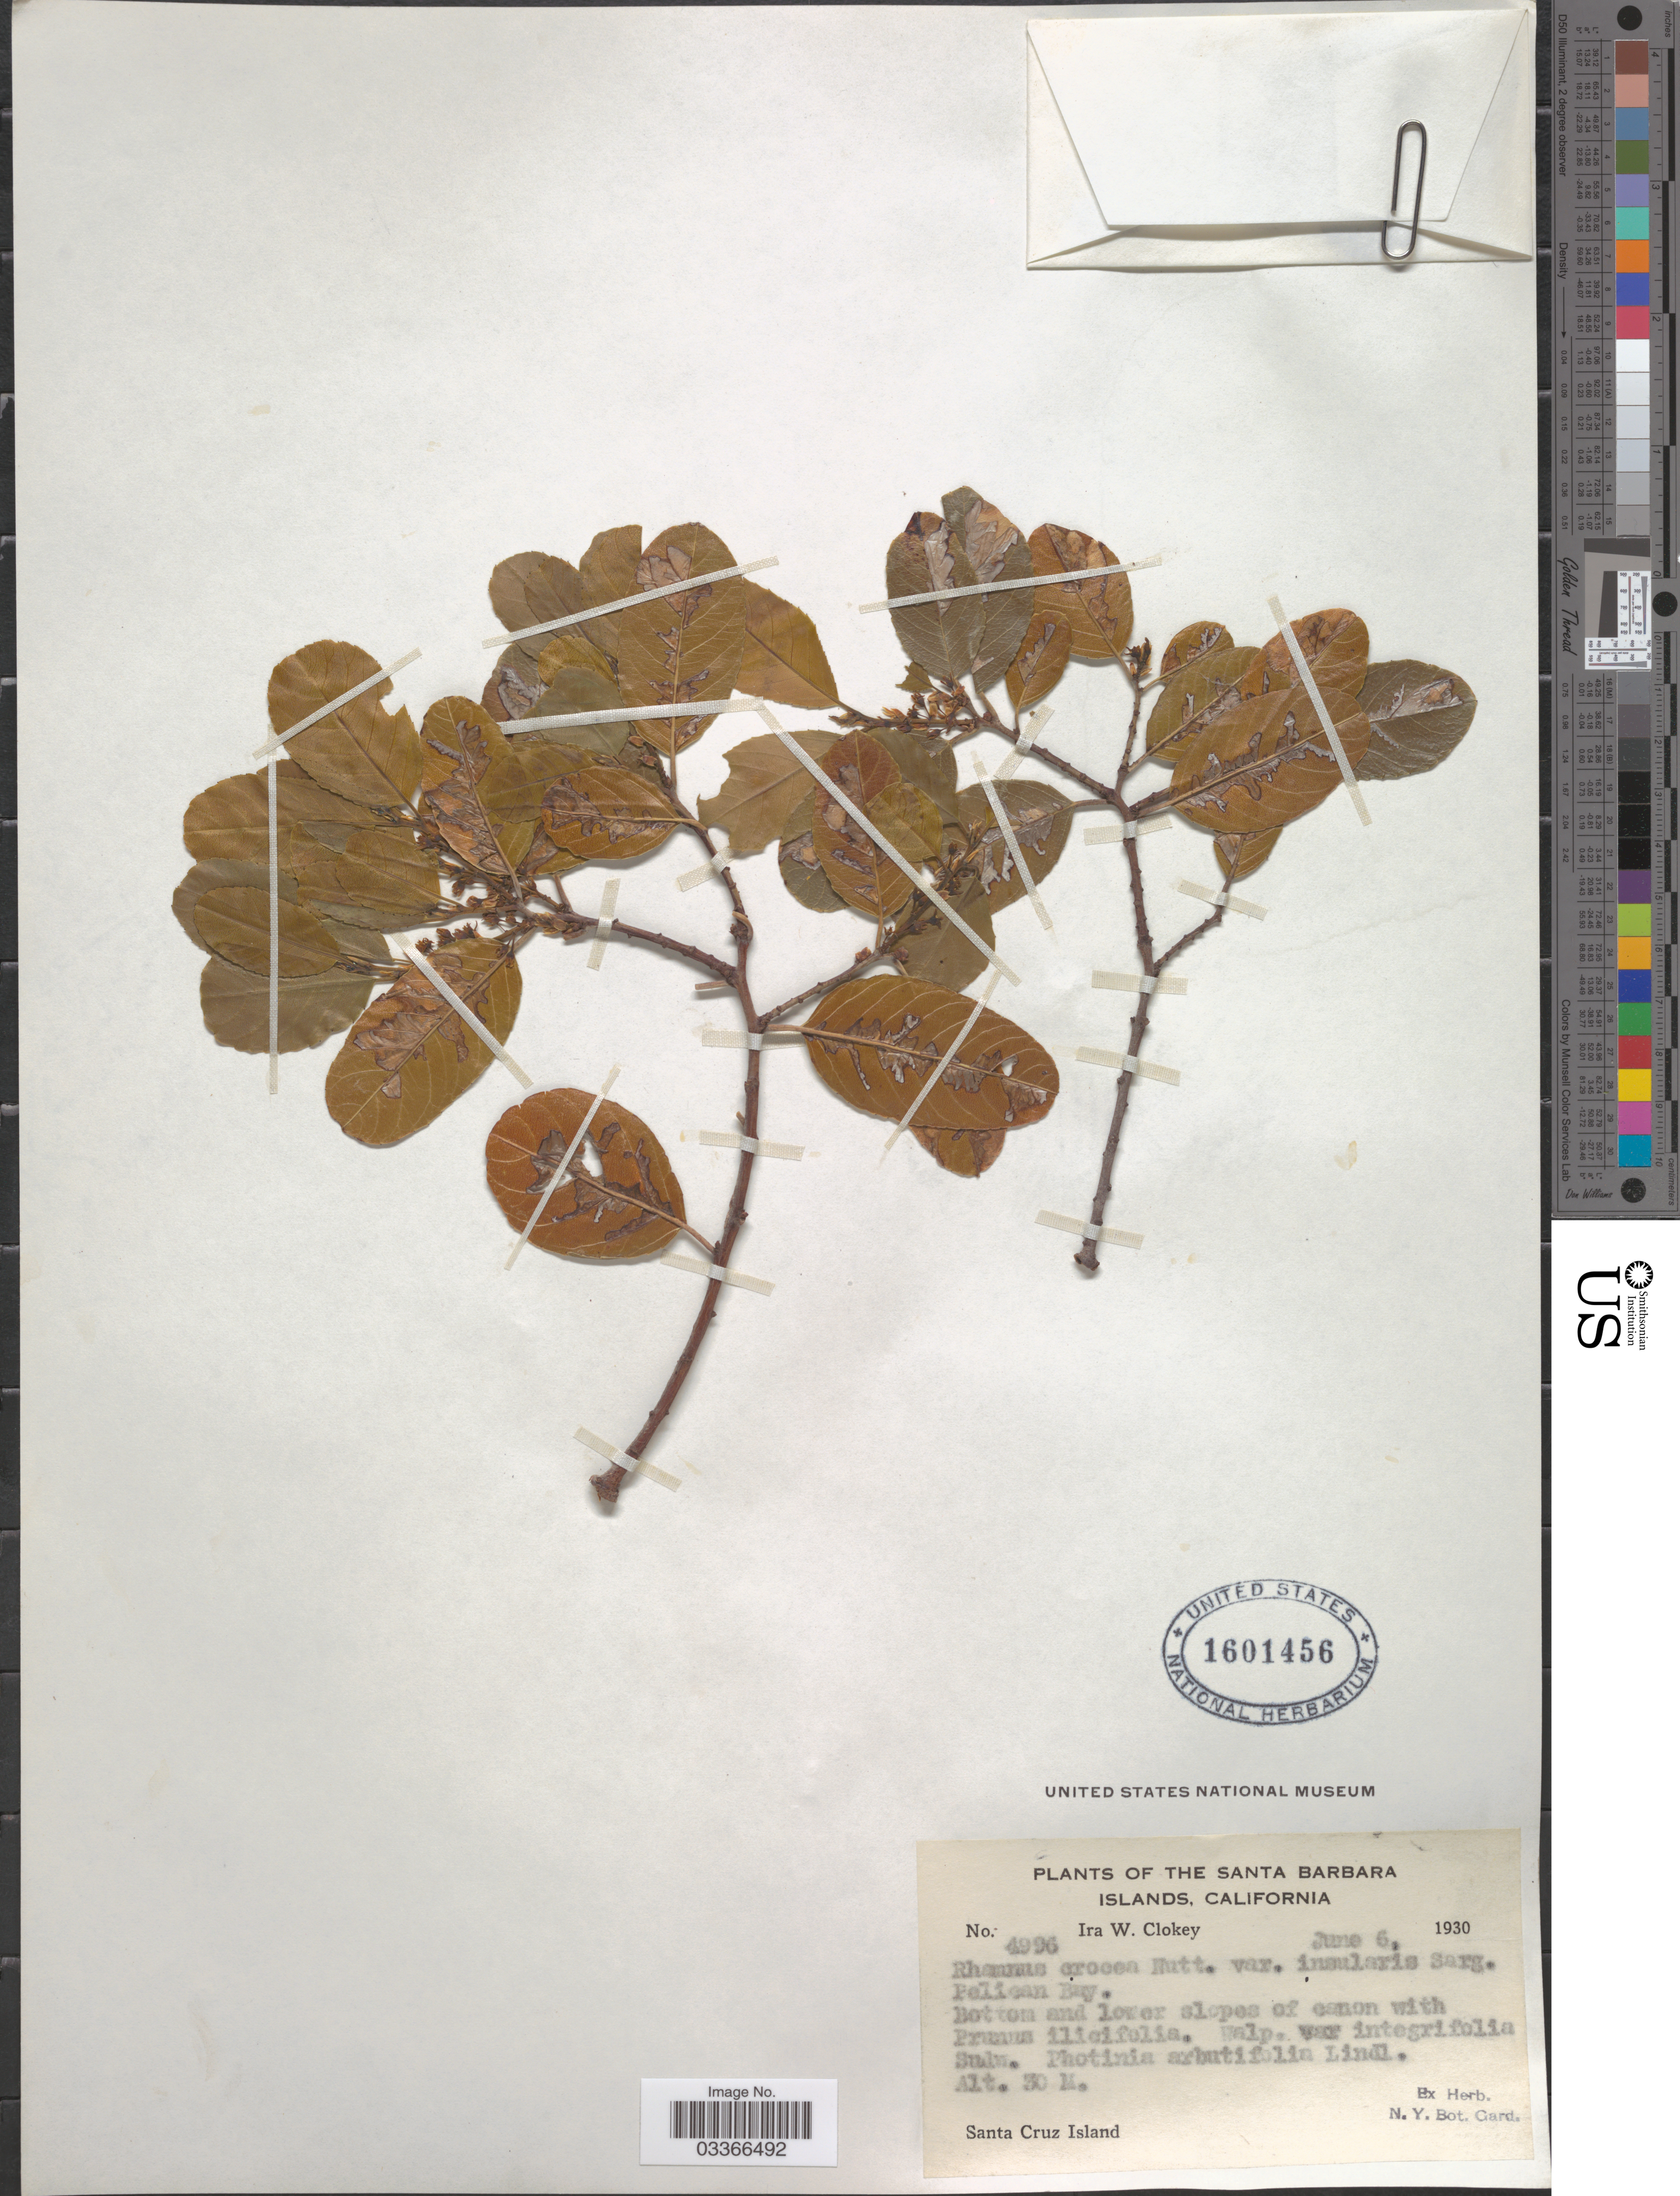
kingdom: Plantae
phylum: Tracheophyta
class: Magnoliopsida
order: Rosales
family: Rhamnaceae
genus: Rhamnus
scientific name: Rhamnus crocea var. pirifolia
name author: (Greene) Little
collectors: I. W. Clokey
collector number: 4996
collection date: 1930-06-06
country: United States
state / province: California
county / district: Santa Barbara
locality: The Santa Barbara Islands. Pelican Bay. Santa Cruz Island.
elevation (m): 30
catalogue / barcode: US 1601456